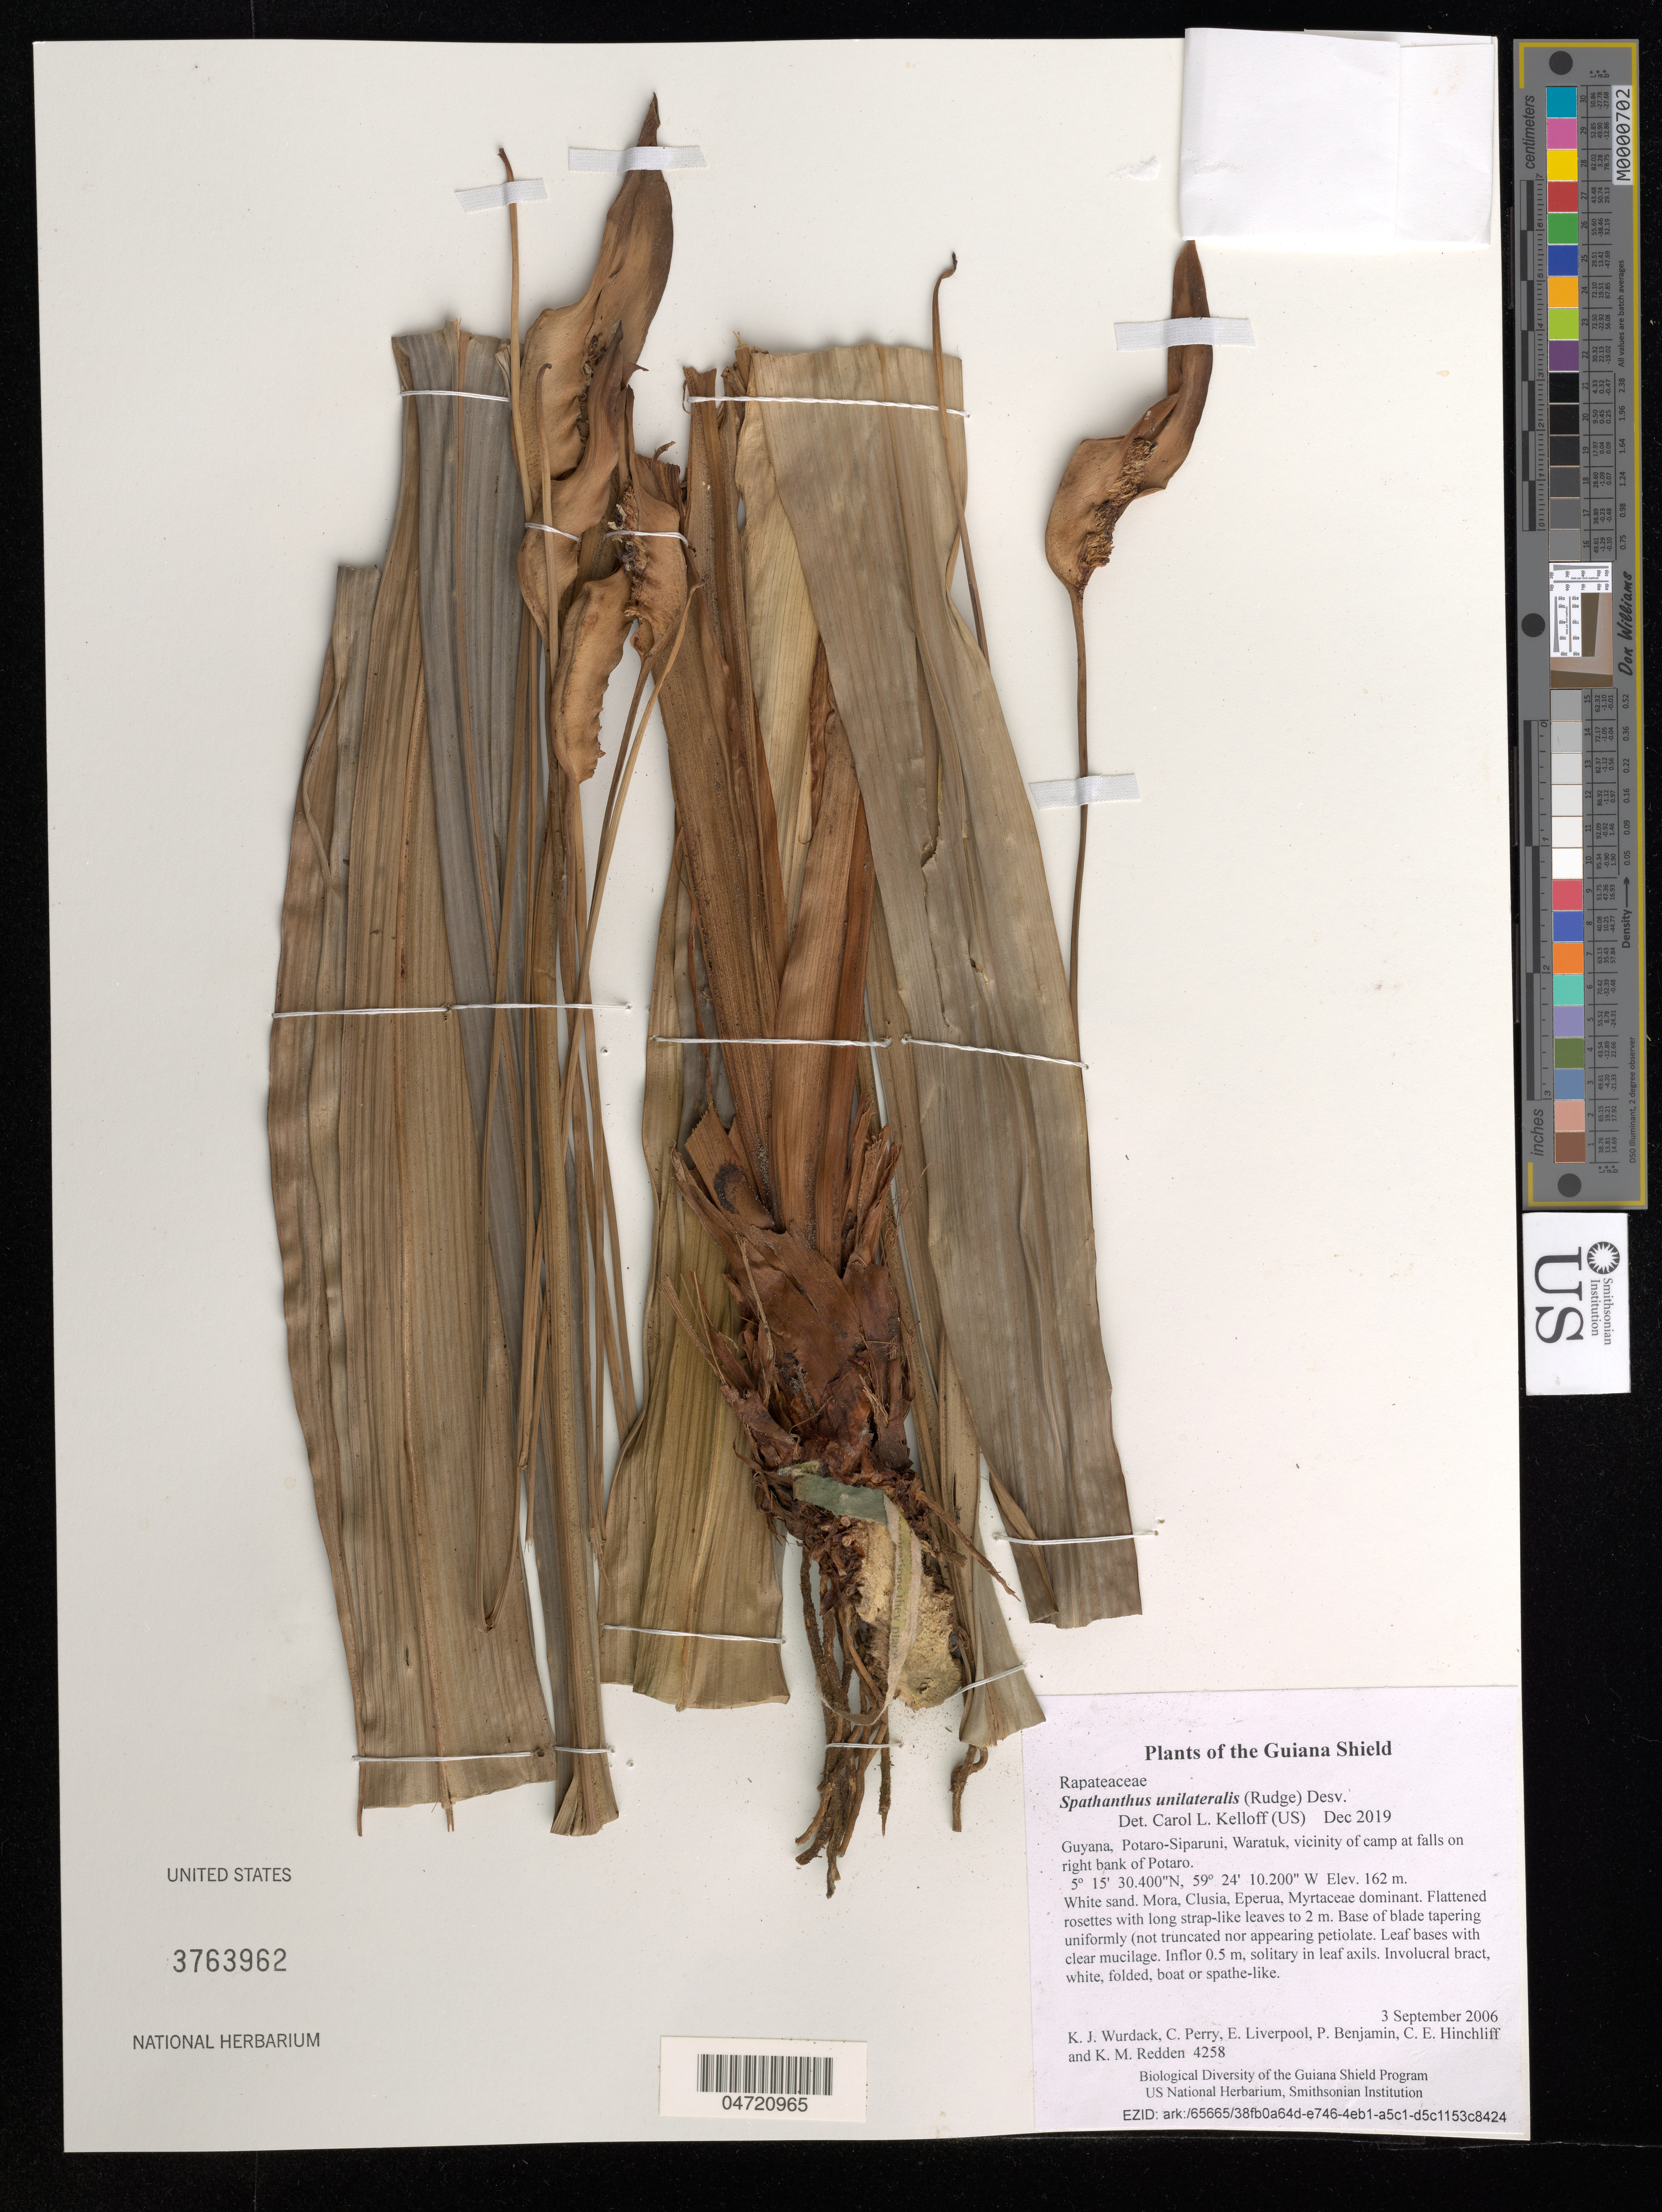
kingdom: Plantae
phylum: Tracheophyta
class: Liliopsida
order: Poales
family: Rapateaceae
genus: Spathanthus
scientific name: Spathanthus unilateralis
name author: (Rudge) Desv.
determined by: Kelloff, Carol L., (US), Smithsonian Institution - National Museum of Natural History (UNITED STATES)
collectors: K. Wurdack, C. Perry, E. Liverpool, P. Benjamin, C. E. Hinchliff & K. M. Redden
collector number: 4258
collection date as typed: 3 September 2006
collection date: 2006-09-03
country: Guyana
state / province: Potaro-Siparuni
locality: Waratuk, vicinity of camp at falls on right bank of Potaro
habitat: White sand. Mora, Clusia, Eperua, Myrtaceae dominant.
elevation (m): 162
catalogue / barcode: US 3763962